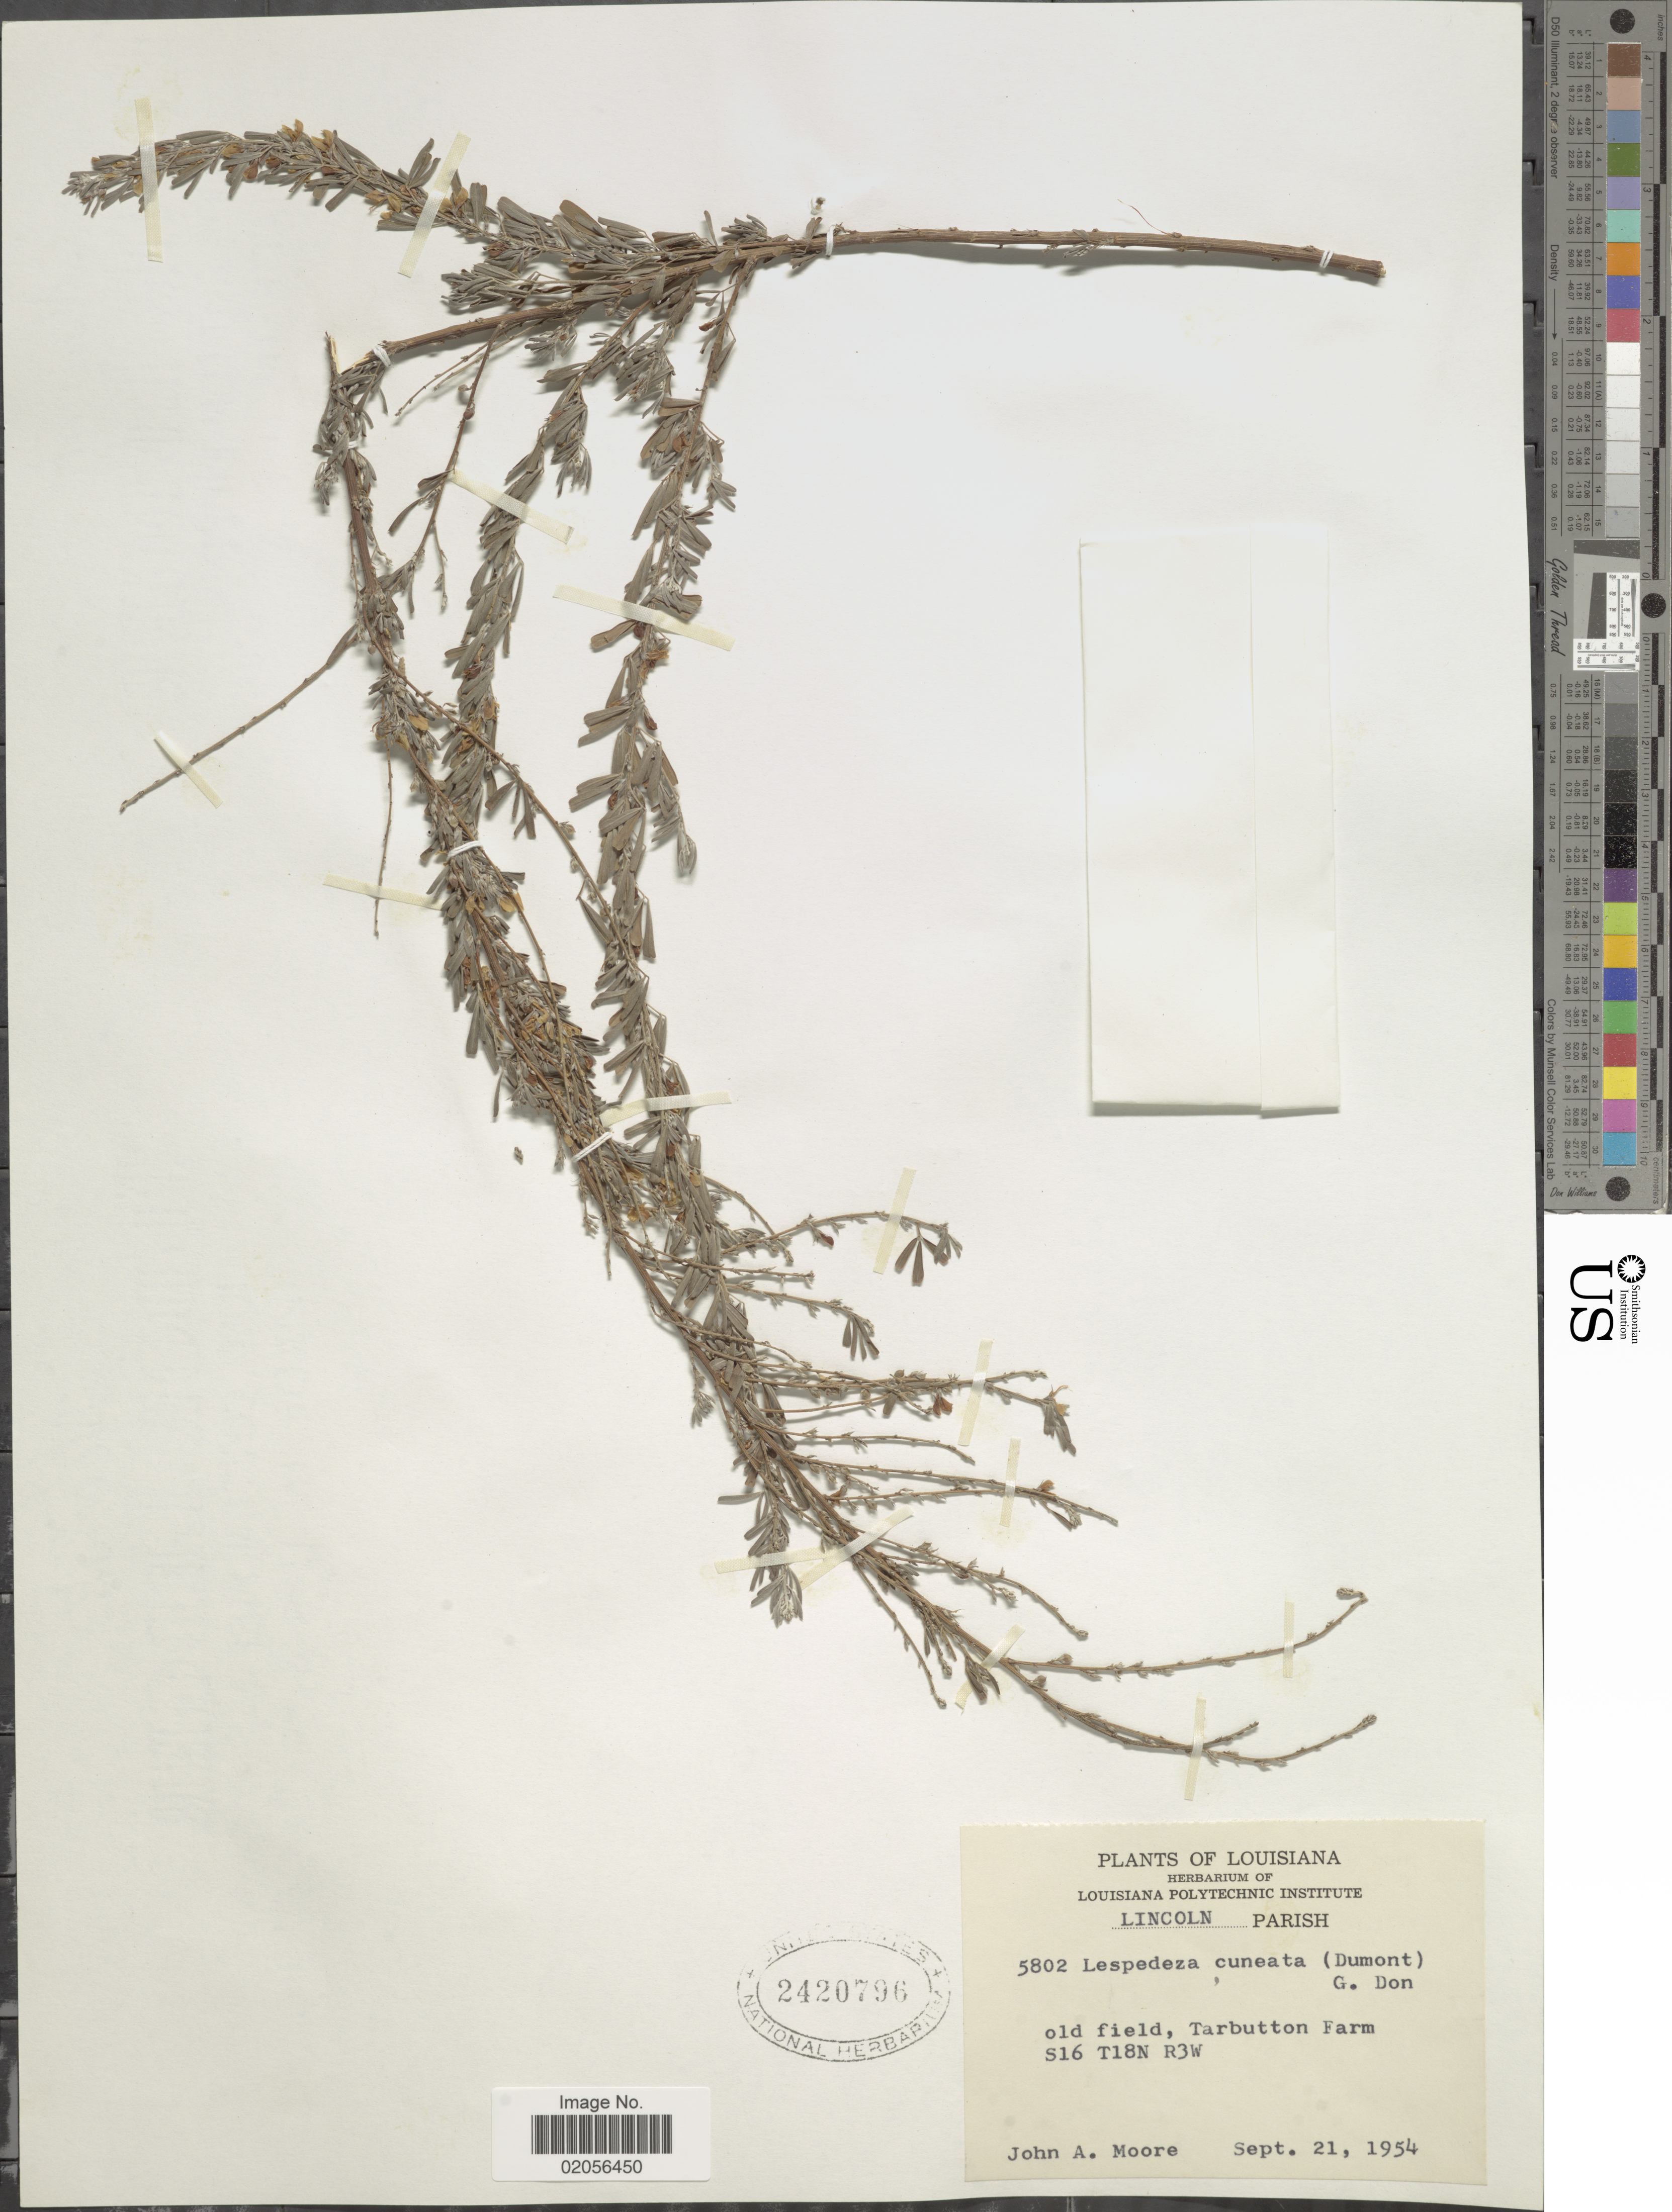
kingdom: Plantae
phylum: Tracheophyta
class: Magnoliopsida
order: Fabales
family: Fabaceae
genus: Lespedeza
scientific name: Lespedeza cuneata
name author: (Dum. Cours.) G. Don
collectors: J. A. Moore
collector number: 5802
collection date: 1954-09-21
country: United States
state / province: Louisiana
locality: Lincoln Parish, old field, Tarbutton Farm S16 T18N R3W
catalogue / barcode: US 2420796